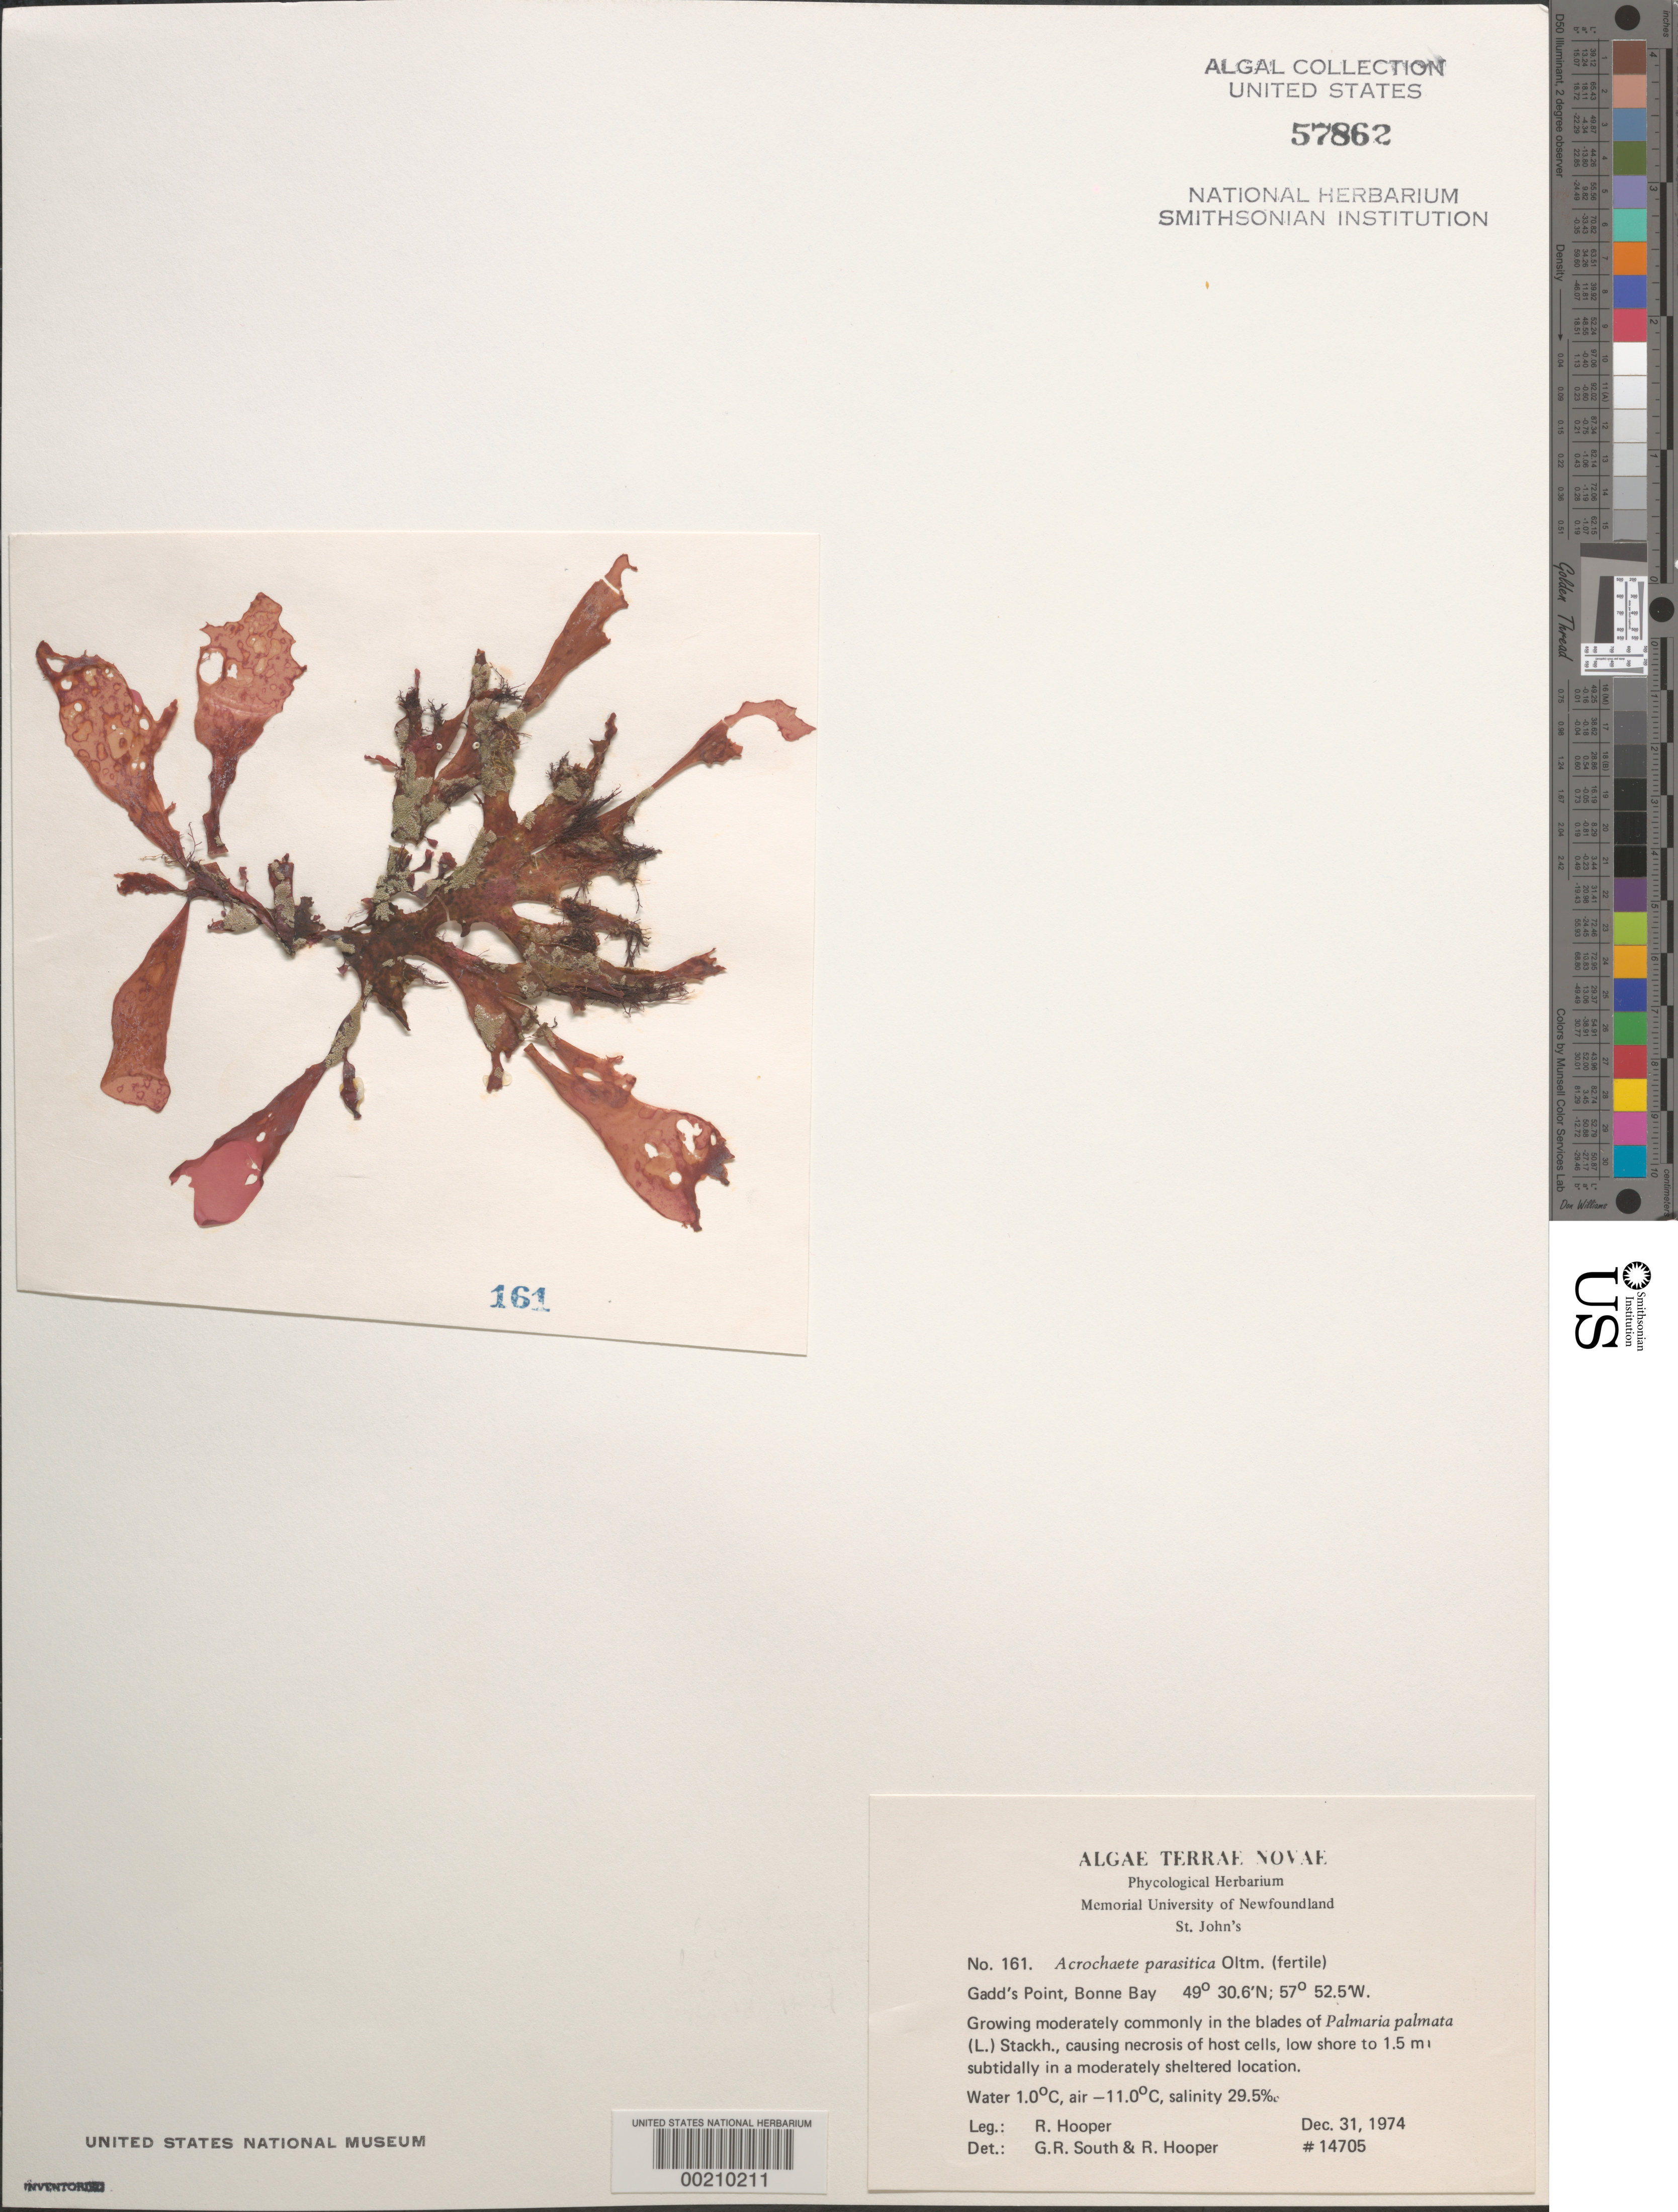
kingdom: Plantae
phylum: Chlorophyta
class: Ulvophyceae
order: Ulvales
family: Ulvellaceae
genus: Ulvella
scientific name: Ulvella parasitica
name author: (Oltmanns) R. Nielsen et al. in R. Nielsen et al.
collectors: R. G. Hooper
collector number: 14705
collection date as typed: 31 Dec 1974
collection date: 1974-12-31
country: Canada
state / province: Newfoundland and Labrador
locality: Bonne Bay, Gad's Point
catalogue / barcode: US 57862